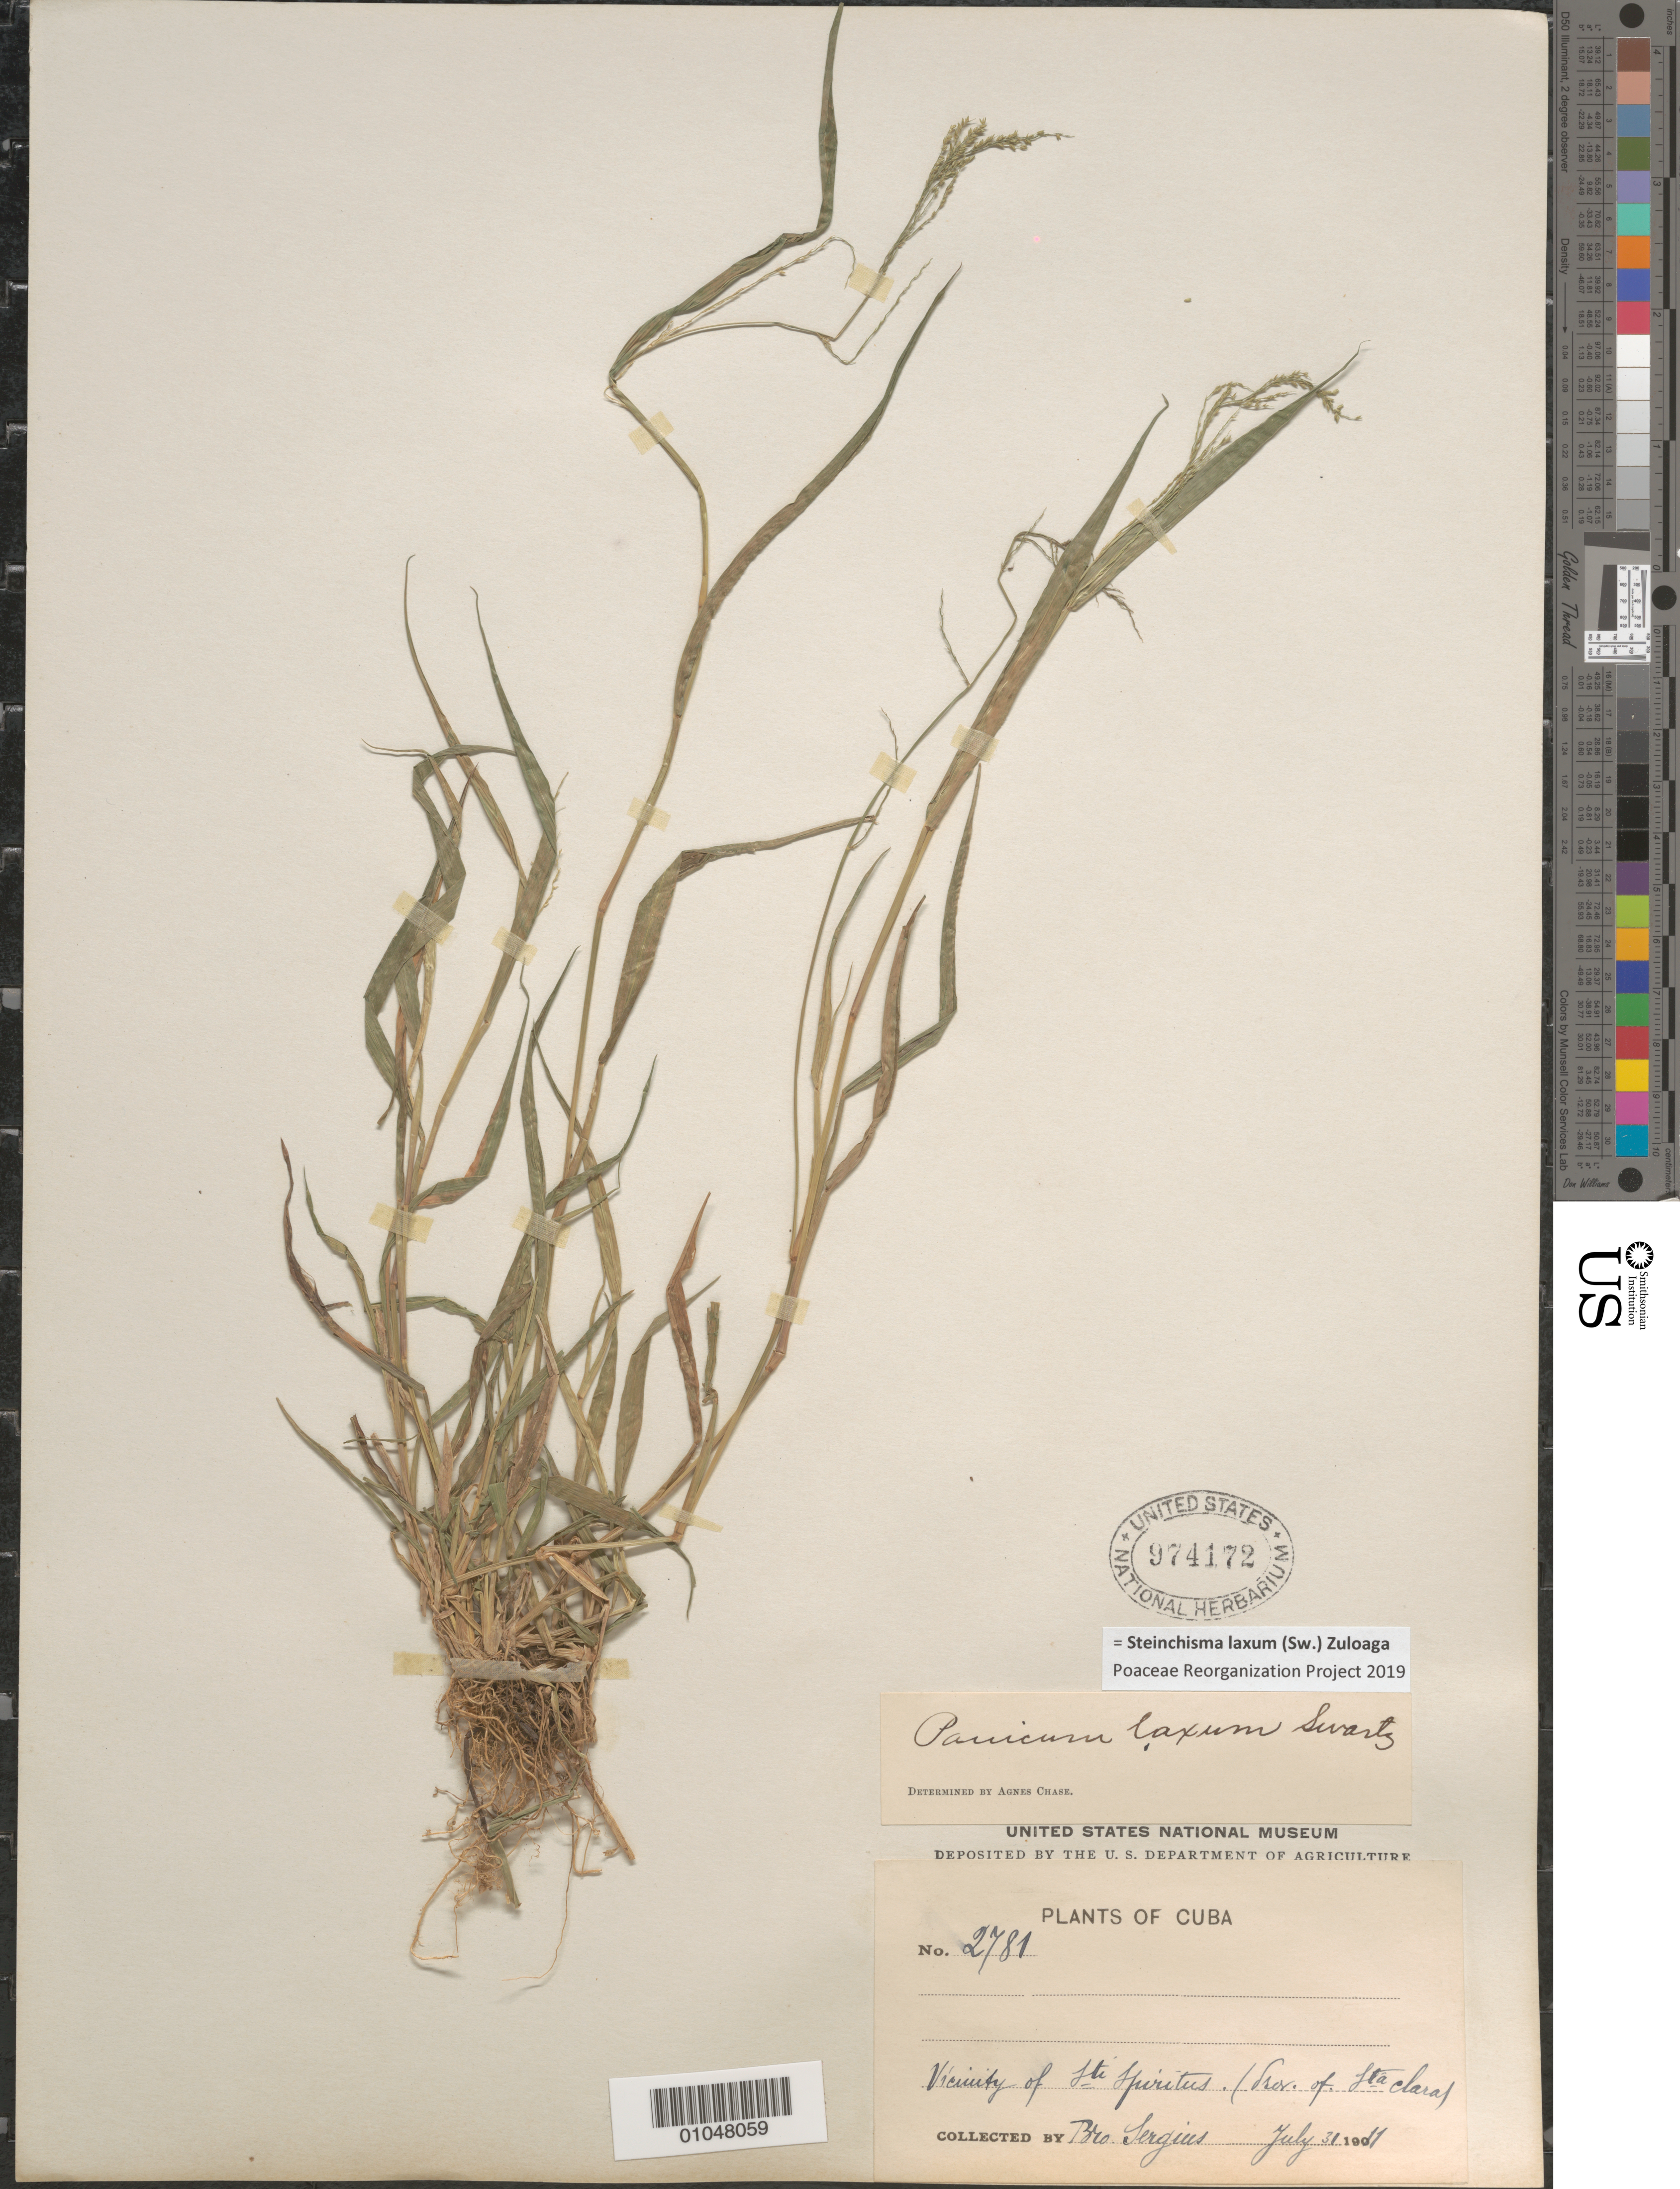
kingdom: Plantae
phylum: Tracheophyta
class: Liliopsida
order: Poales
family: Poaceae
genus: Panicum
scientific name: Panicum laxum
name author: Sw.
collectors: Sergios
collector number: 2781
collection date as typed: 31 Jul 1911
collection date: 1911-07-31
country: Cuba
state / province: Villa Clara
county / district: Santa Clara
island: Cuba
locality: Vic of Sancti Spiritus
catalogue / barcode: US 974172